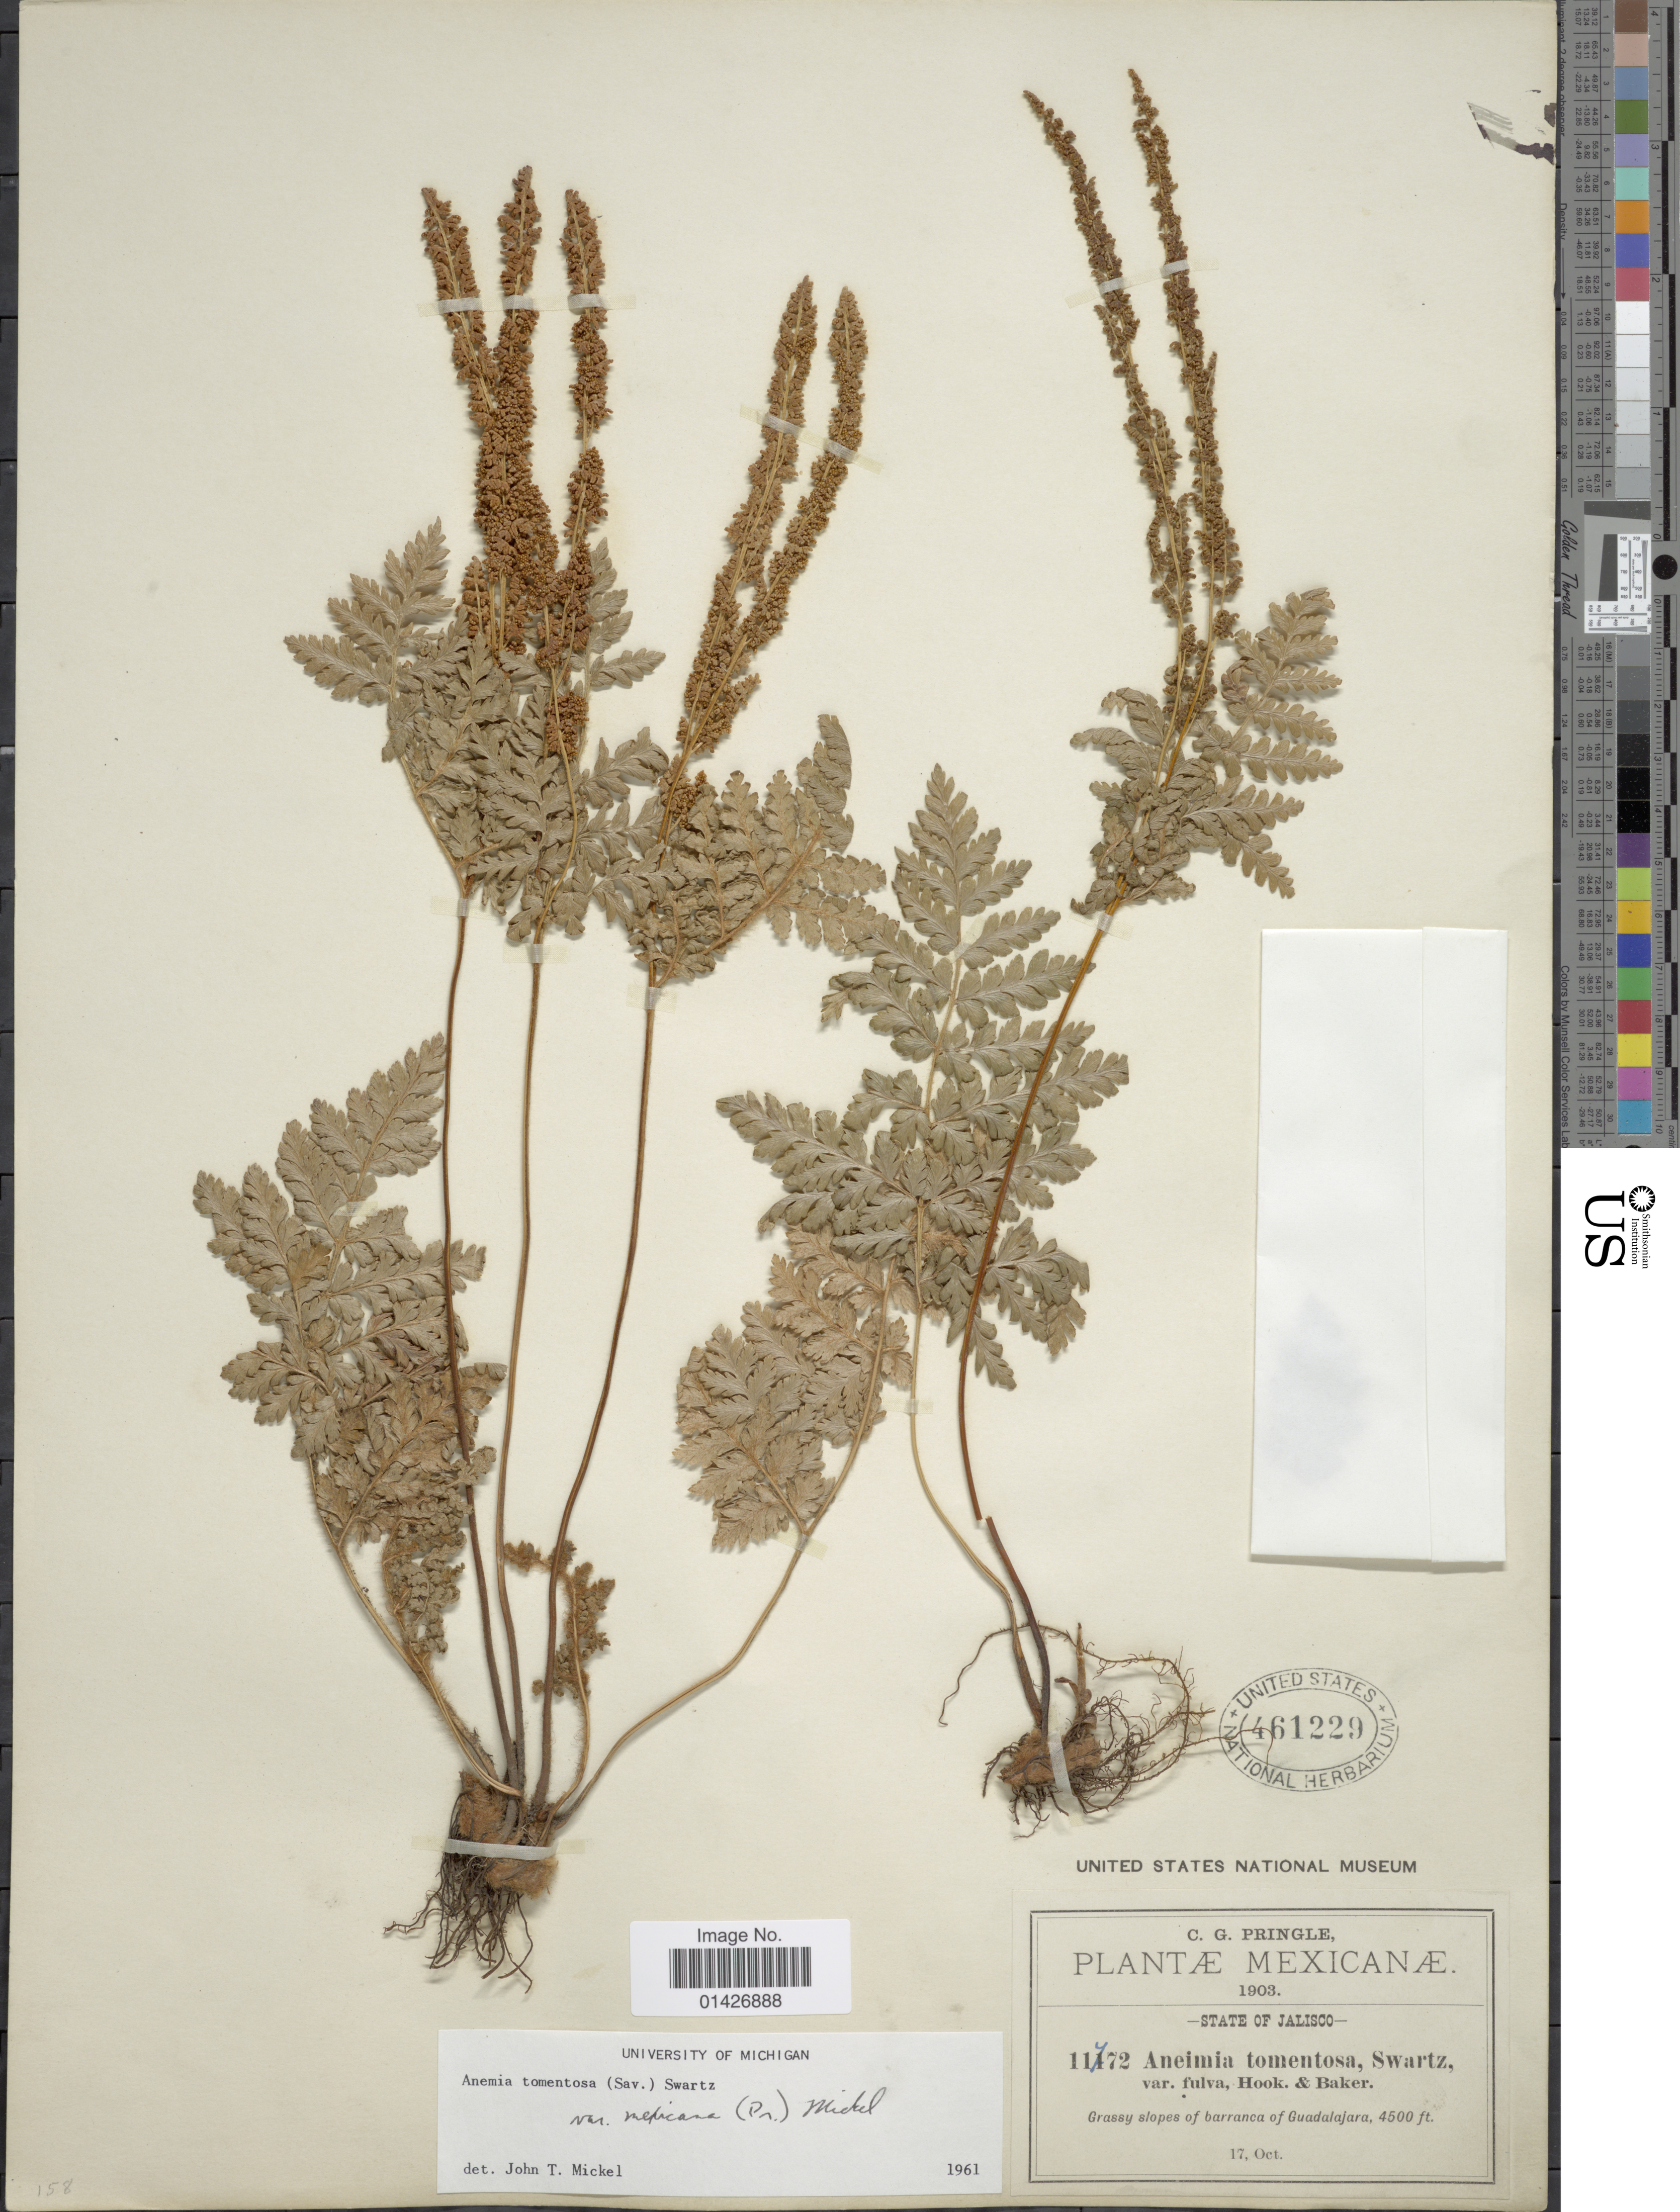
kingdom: Plantae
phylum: Tracheophyta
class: Polypodiopsida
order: Schizaeales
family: Anemiaceae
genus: Anemia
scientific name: Anemia tomentosa var. mexicana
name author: (C. Presl) Mickel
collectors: C. G. Pringle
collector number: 11772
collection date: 1903-10-17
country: Mexico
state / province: Jalisco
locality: Grassy slopes of barranca of Guadalajara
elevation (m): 1372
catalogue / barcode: US 461229